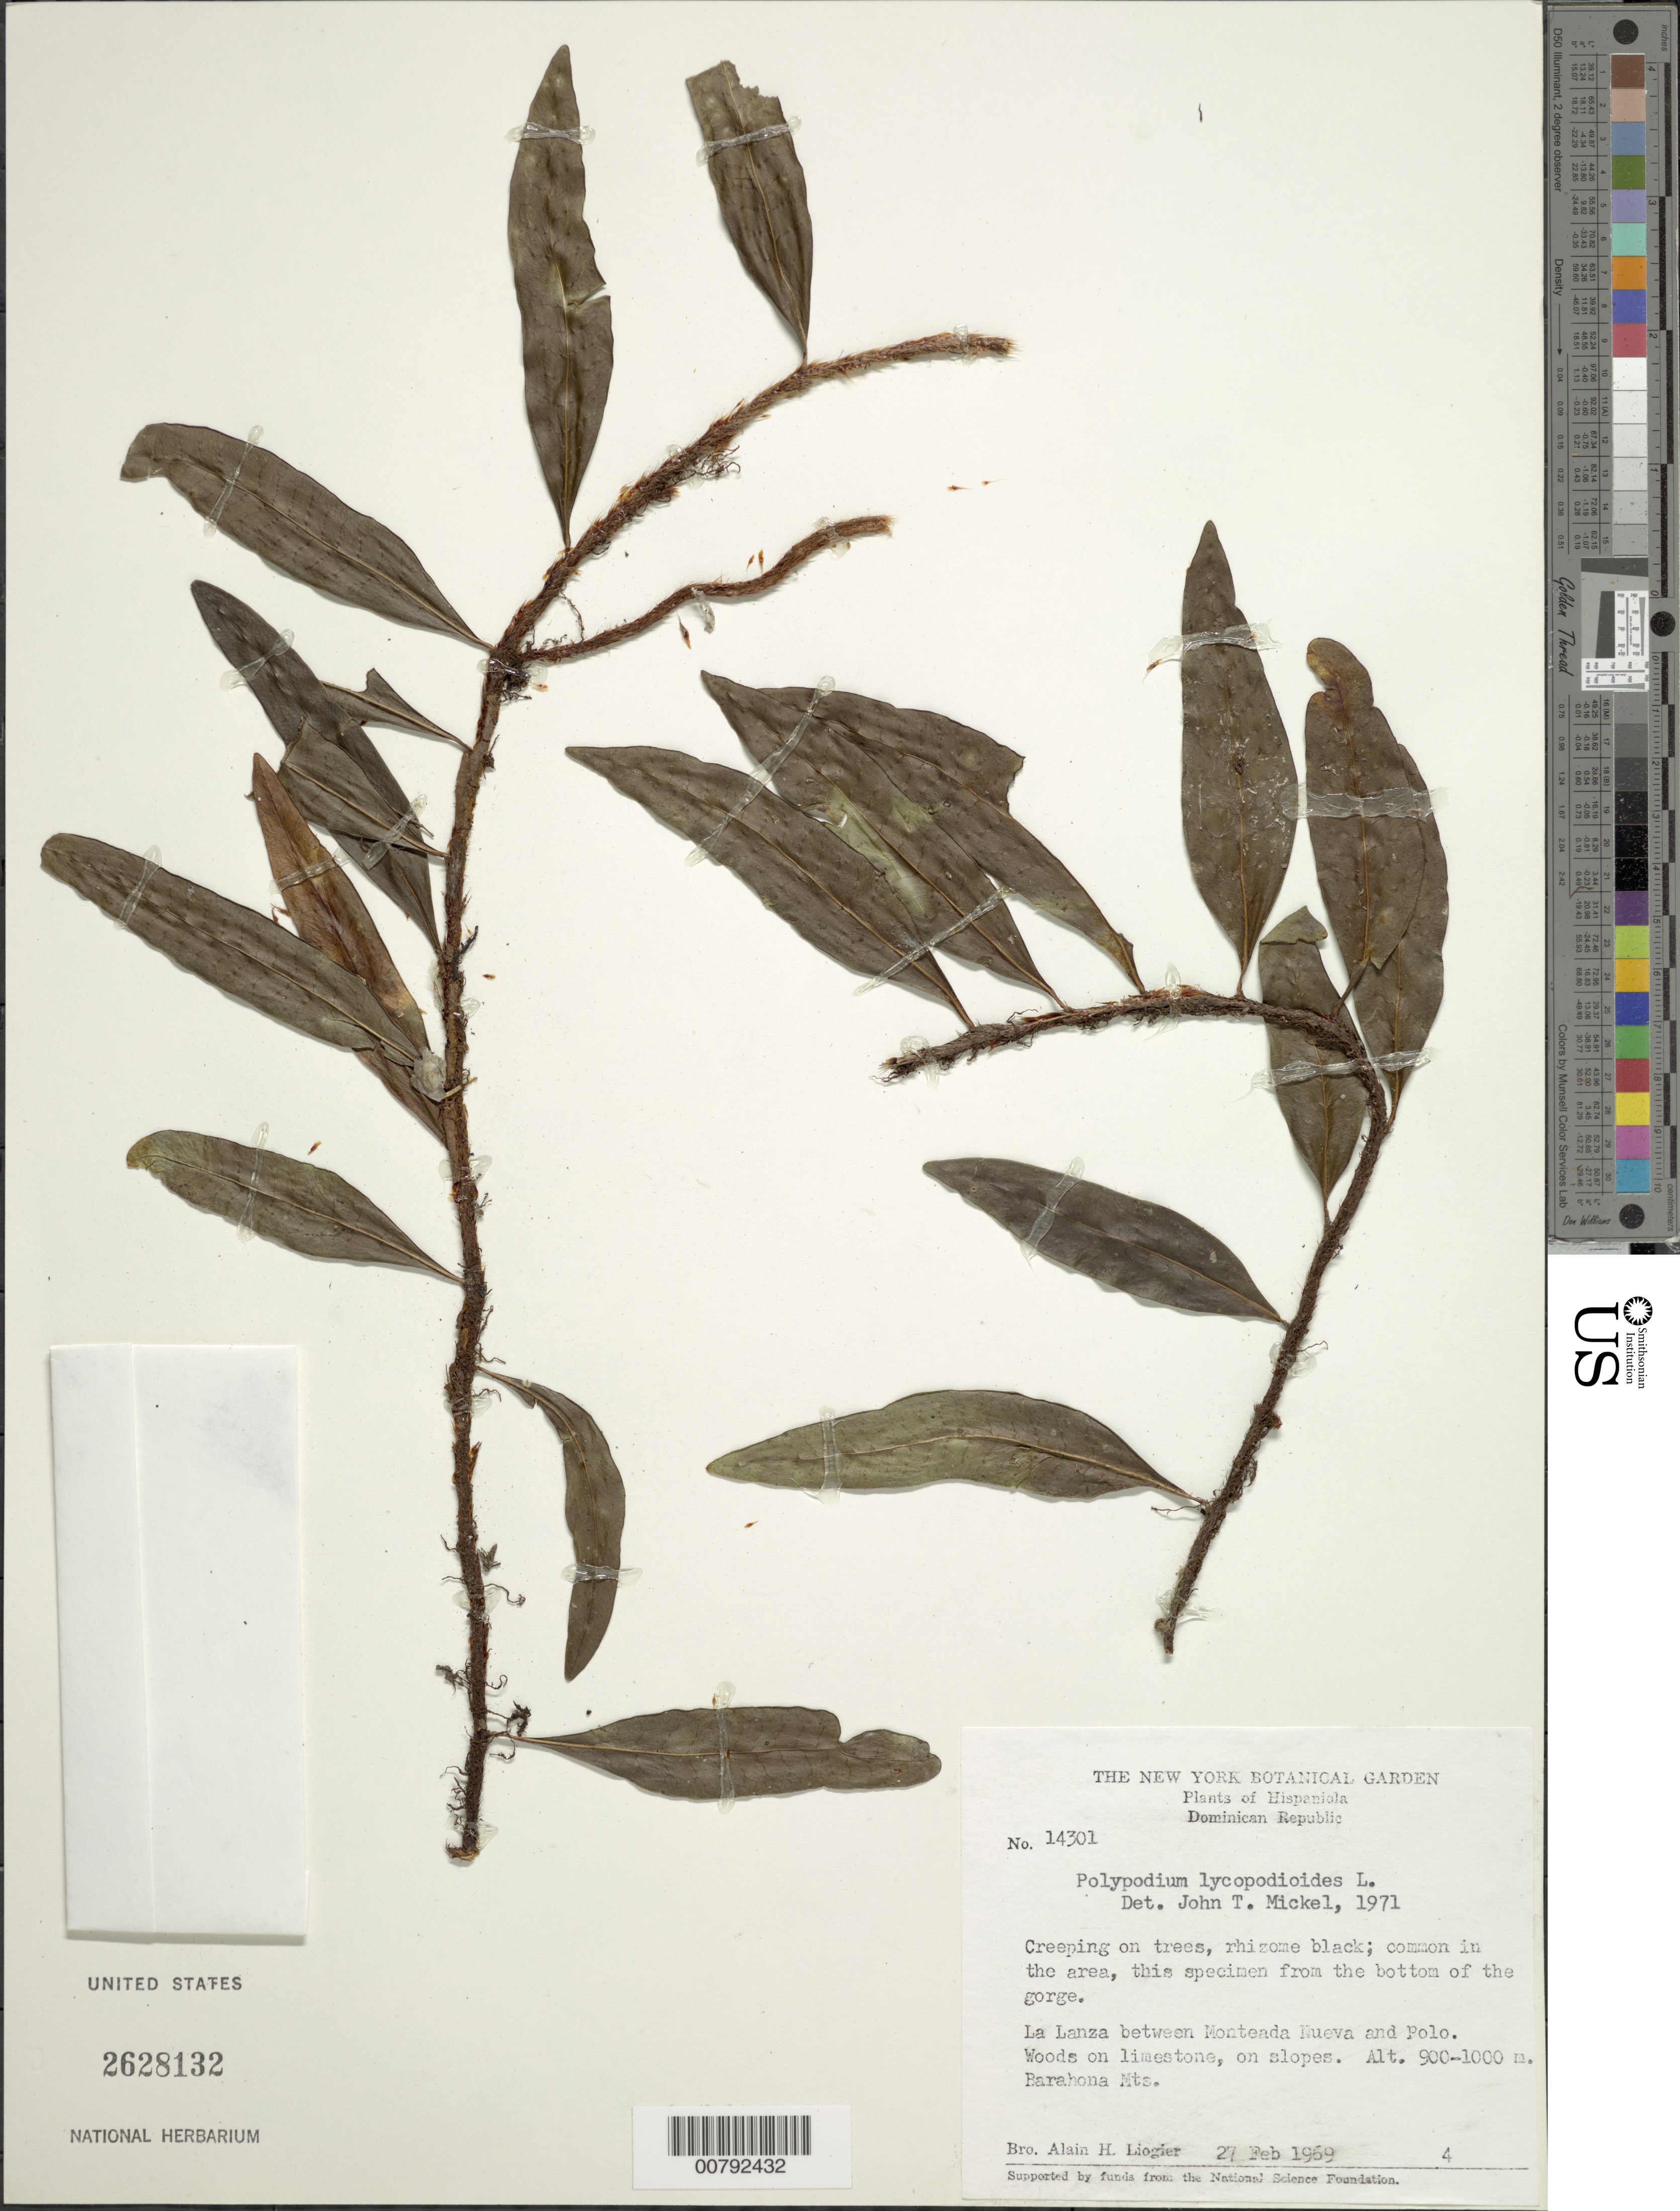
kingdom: Plantae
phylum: Tracheophyta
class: Polypodiopsida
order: Polypodiales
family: Polypodiaceae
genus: Microgramma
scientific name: Microgramma lycopodioides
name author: (L.) Copel.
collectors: A. H. Liogier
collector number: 14301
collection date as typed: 27 Feb 1969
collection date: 1969-02-27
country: Dominican Republic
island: Hispaniola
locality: La Lanza, between Monteada Nueva and Polo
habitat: Woods on limestone, bottom of gorge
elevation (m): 900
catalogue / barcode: US 2628132